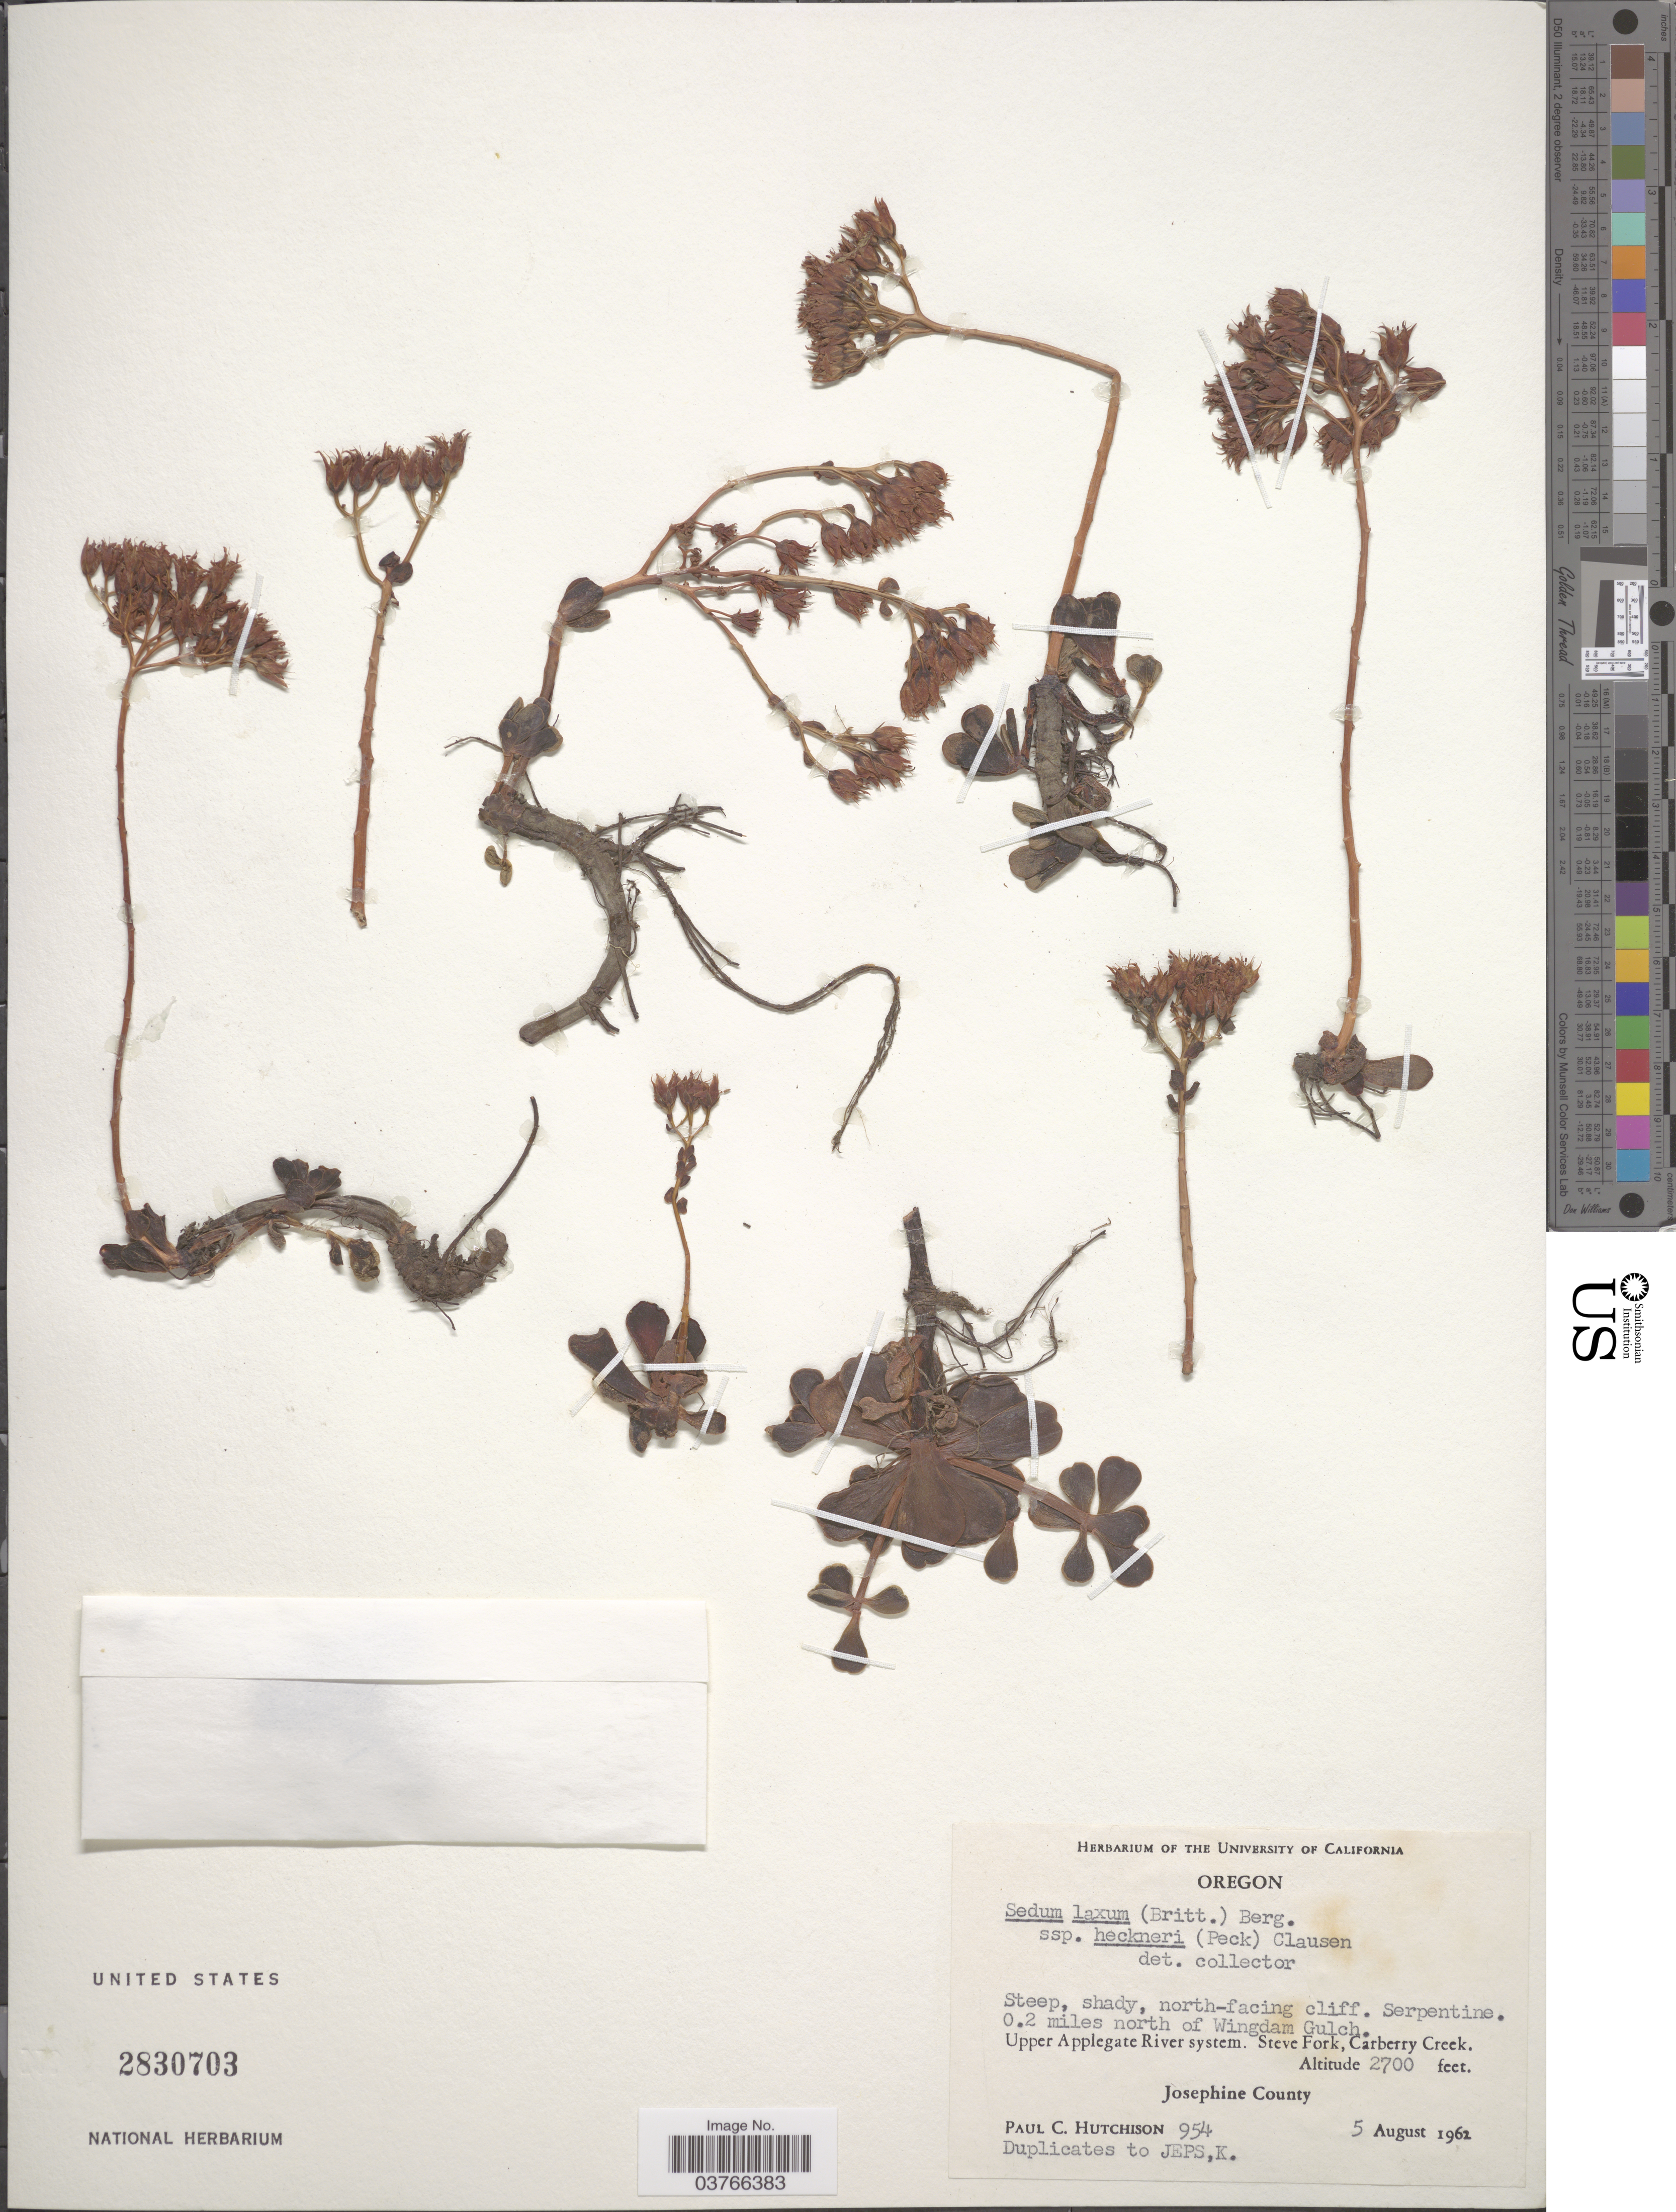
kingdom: Plantae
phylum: Tracheophyta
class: Magnoliopsida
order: Saxifragales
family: Crassulaceae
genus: Sedum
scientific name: Sedum laxum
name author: (Britton) A. Berger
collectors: P. C. Hutchison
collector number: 954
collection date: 1962-08-05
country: United States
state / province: Oregon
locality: North-facing cliff. 0.2 miles north of Wingdam Gulch. Upper Applegate River system, Steve Fork, Carberry Creek. Josephine County.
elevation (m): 823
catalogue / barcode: US 2830703